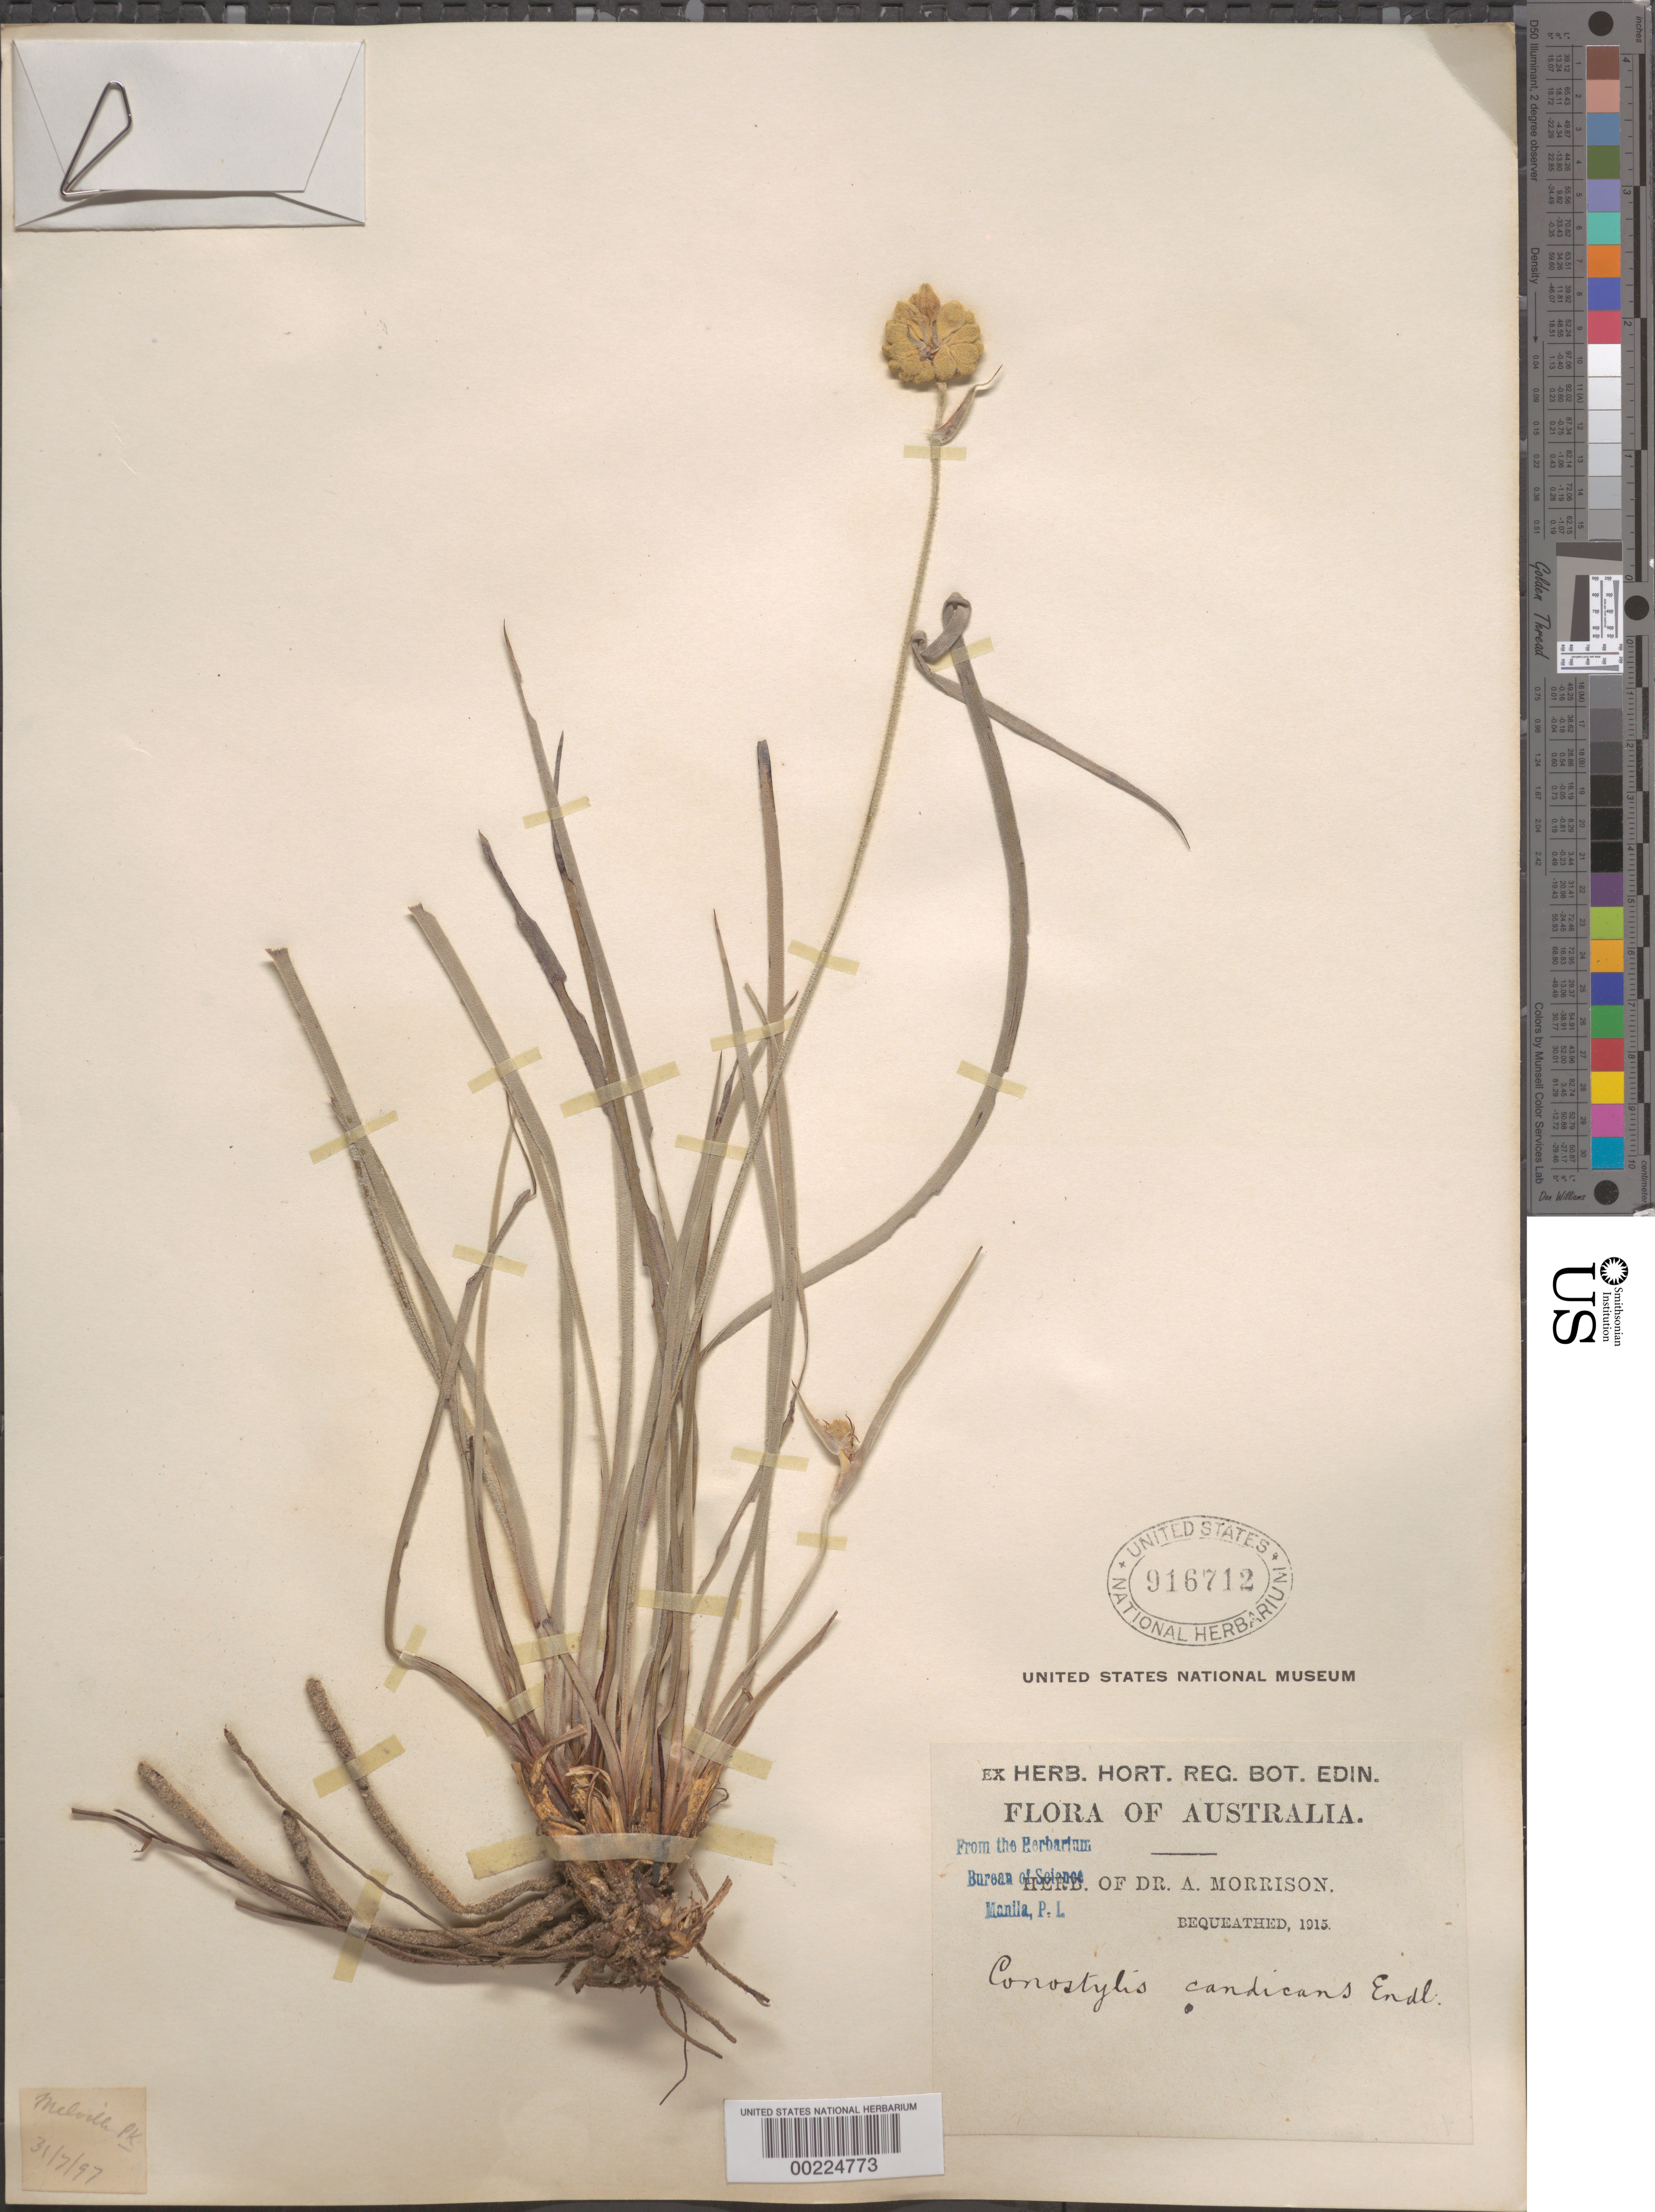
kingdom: Plantae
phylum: Tracheophyta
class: Liliopsida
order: Commelinales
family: Haemodoraceae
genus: Conostylis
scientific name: Conostylis candicans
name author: Endl.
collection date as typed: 31 Jul 1897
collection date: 1897-07-31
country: Australia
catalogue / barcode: US 916712